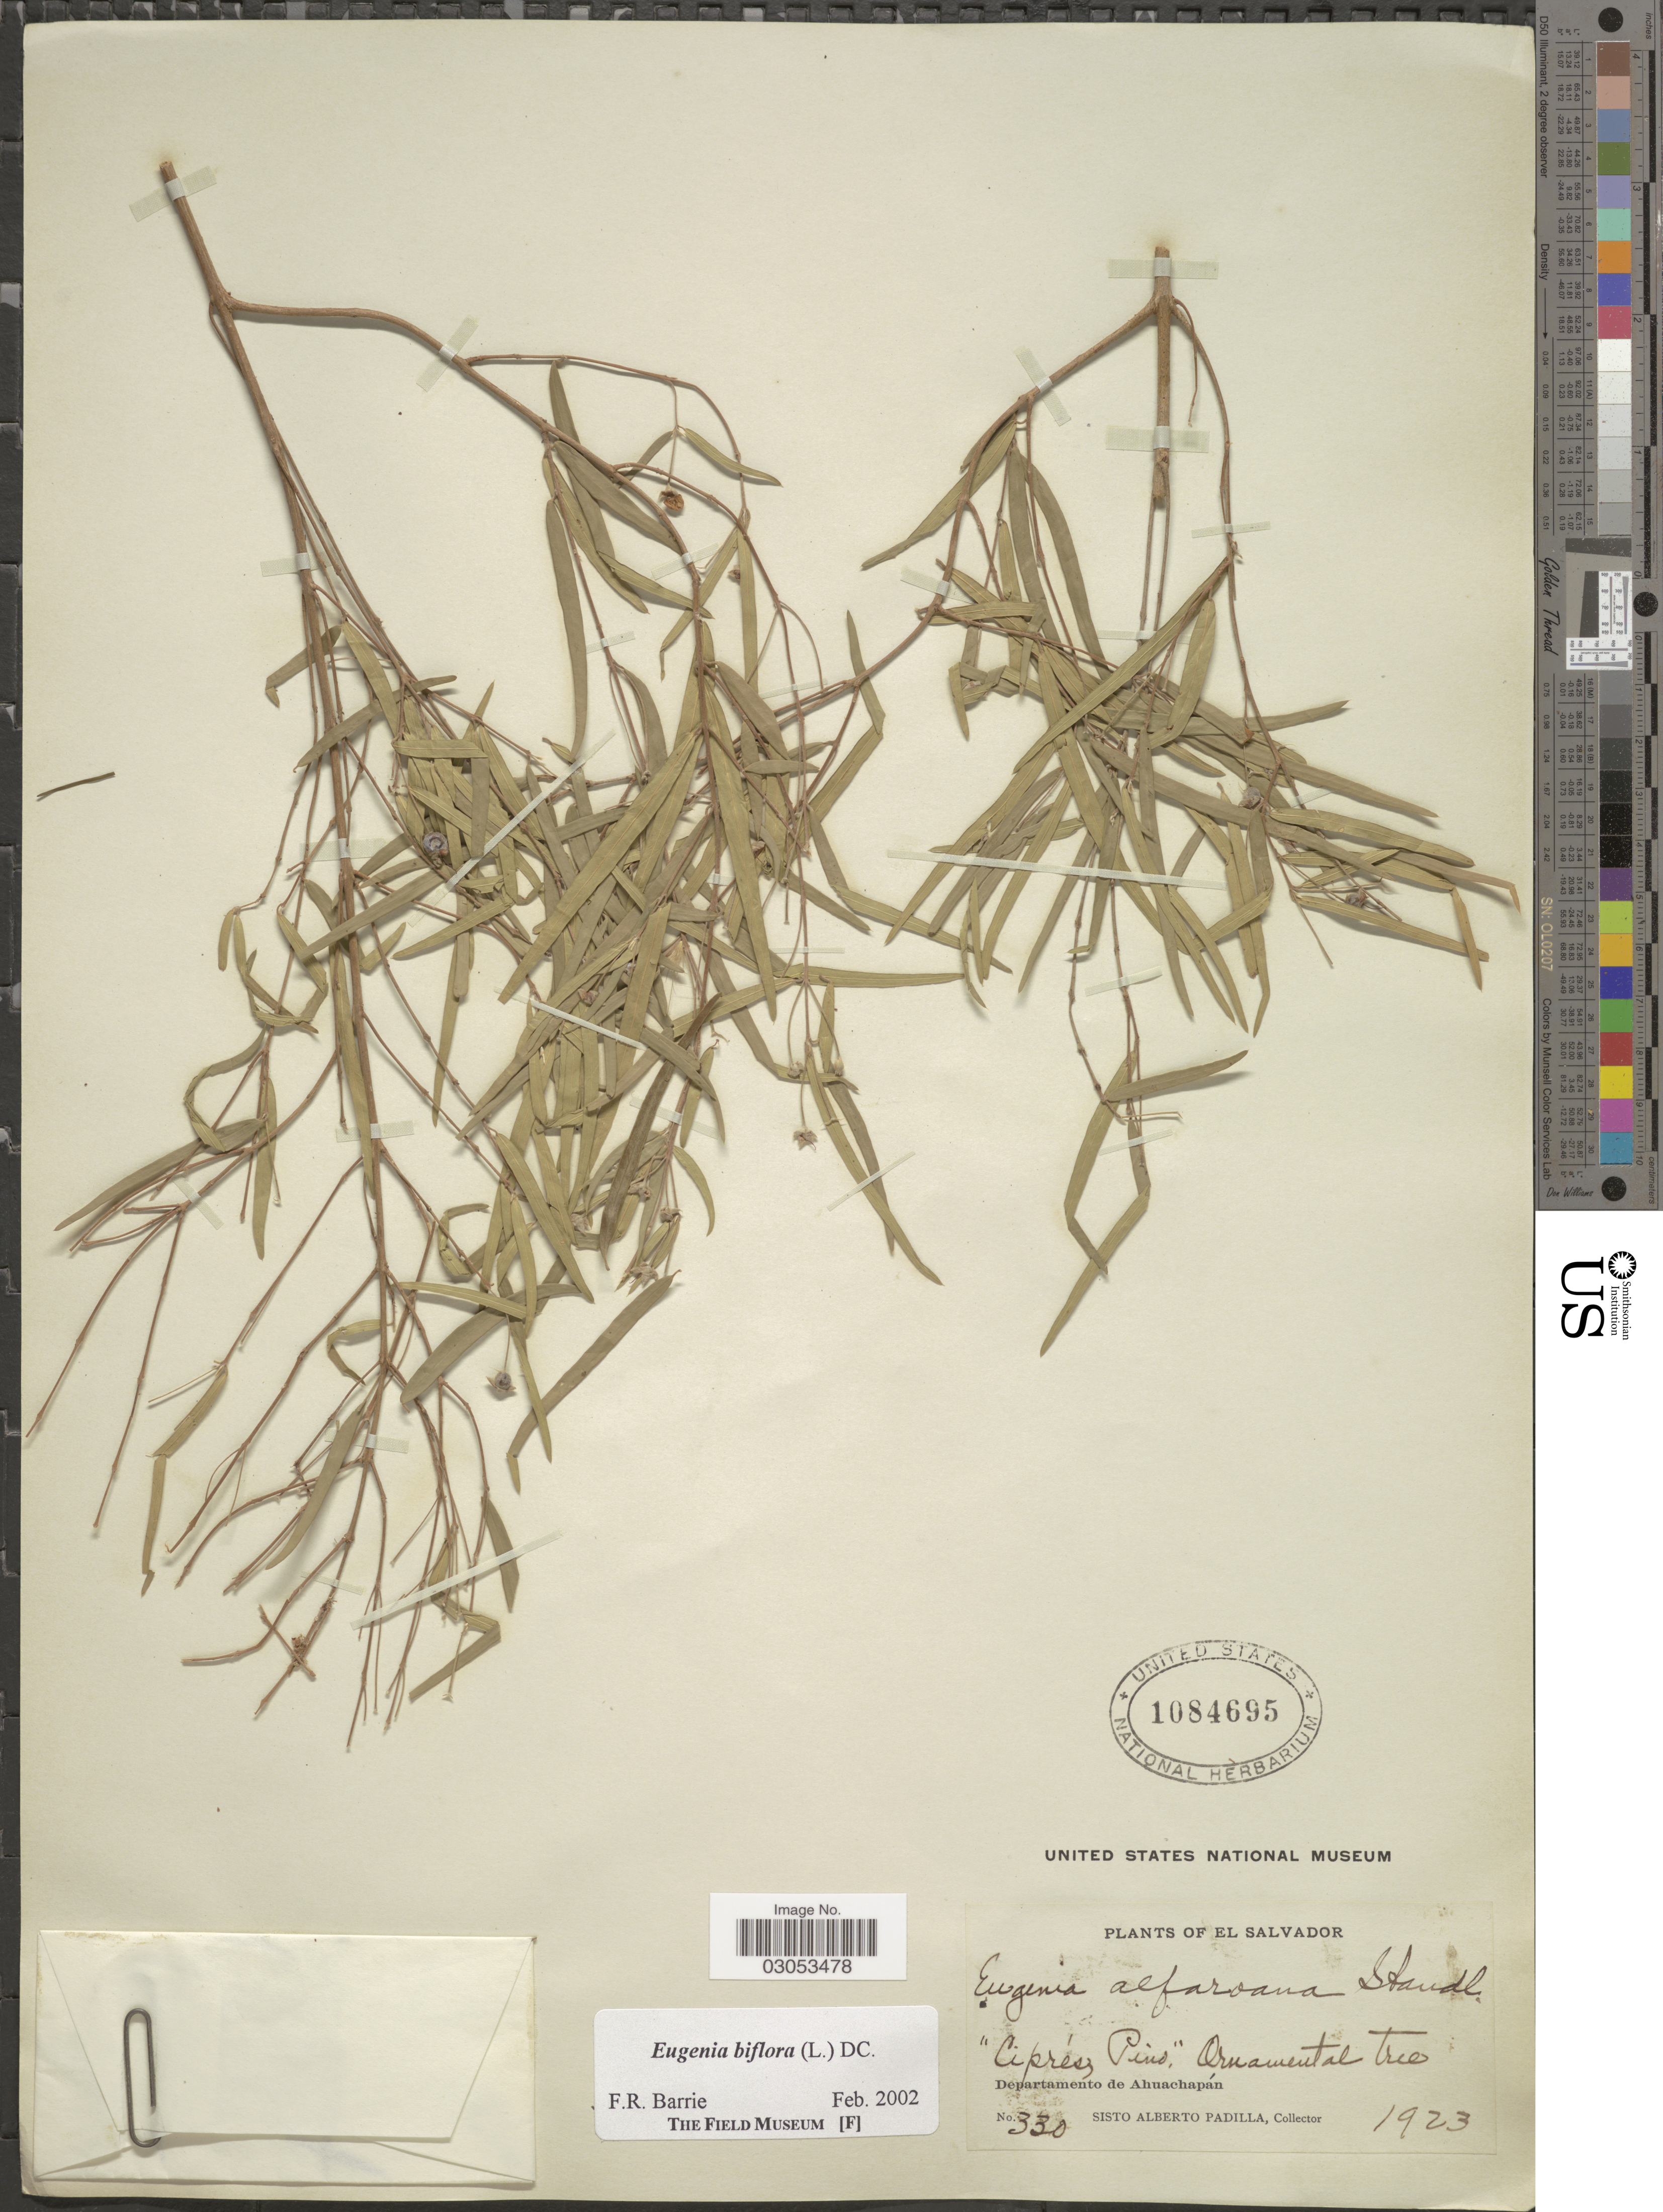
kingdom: Plantae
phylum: Tracheophyta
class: Magnoliopsida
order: Myrtales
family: Myrtaceae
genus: Eugenia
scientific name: Eugenia biflora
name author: (L.) DC.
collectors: S. A. Padilla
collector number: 330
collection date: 1923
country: El Salvador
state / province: Ahuachapan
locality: Ciprés, Pino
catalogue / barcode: US 1084695